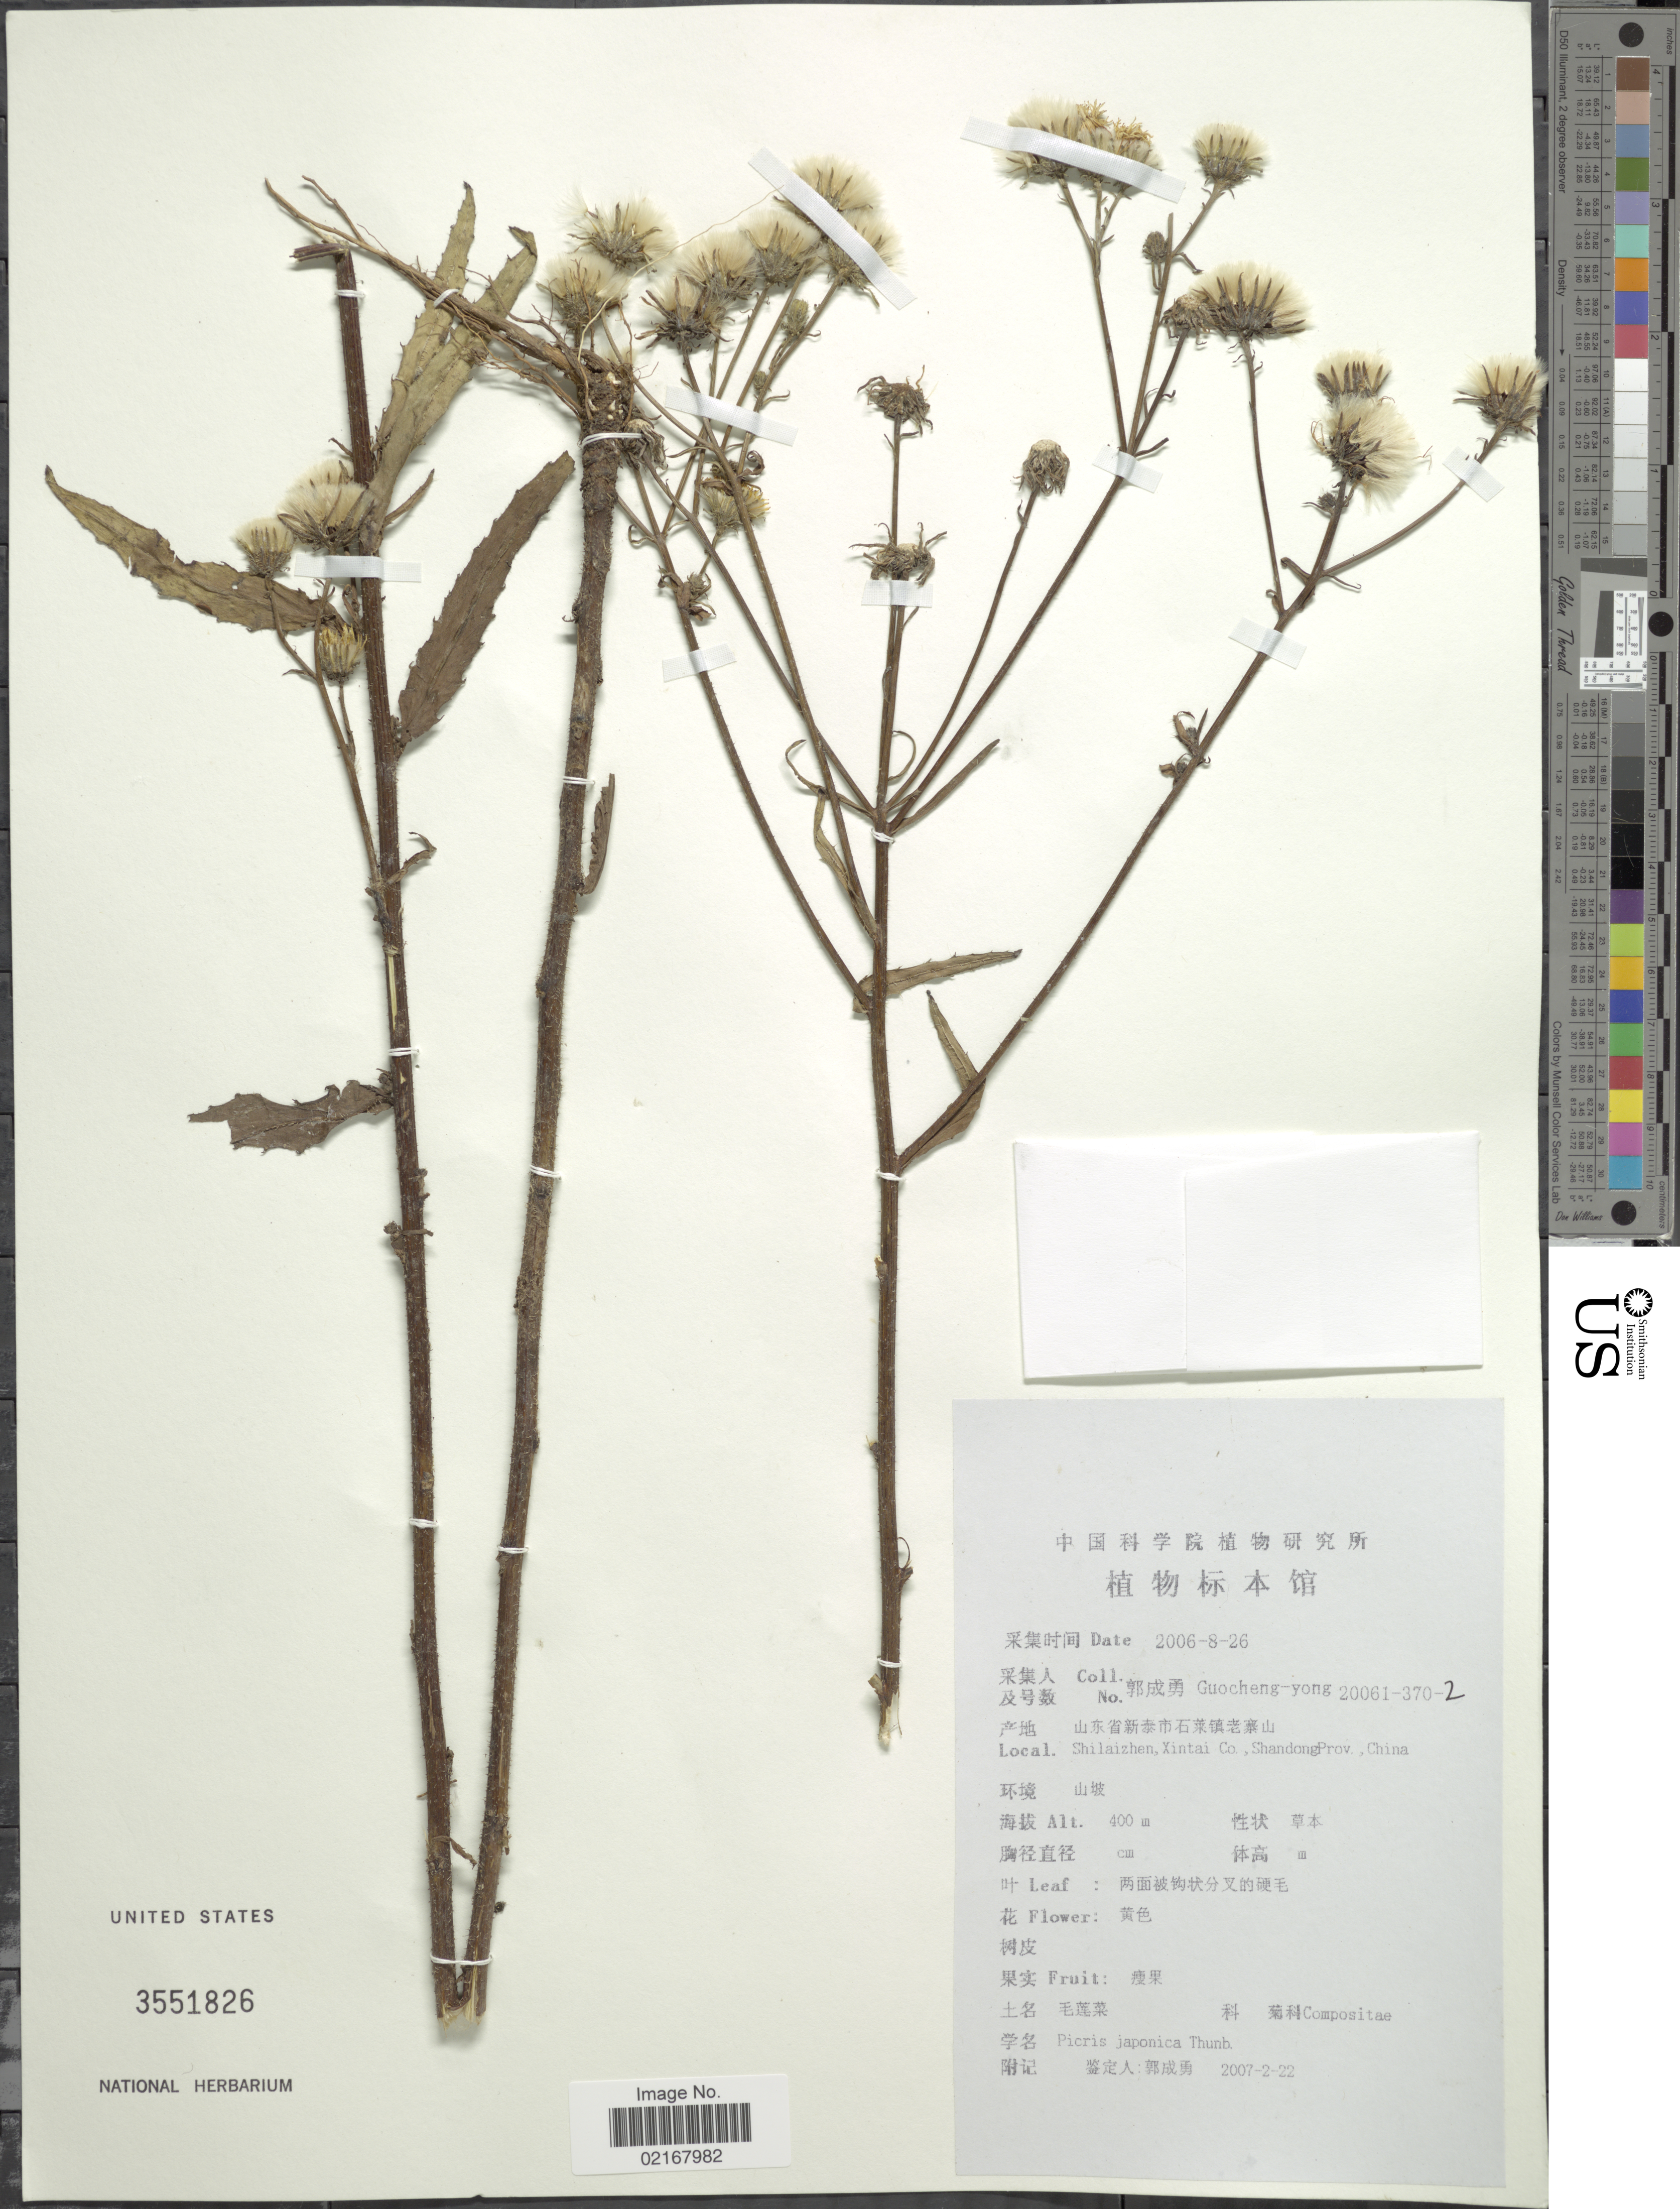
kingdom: Plantae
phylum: Tracheophyta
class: Magnoliopsida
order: Asterales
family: Asteraceae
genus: Picris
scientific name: Picris hieracioides subsp. japonica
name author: (Thurb.) Krylov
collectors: Guo cheng-yong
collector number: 20061-370-2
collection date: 2006-08-26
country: China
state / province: Shandong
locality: Shilaizhen, Xintai Co., Shandong Prov., China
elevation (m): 400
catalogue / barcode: US 3551826